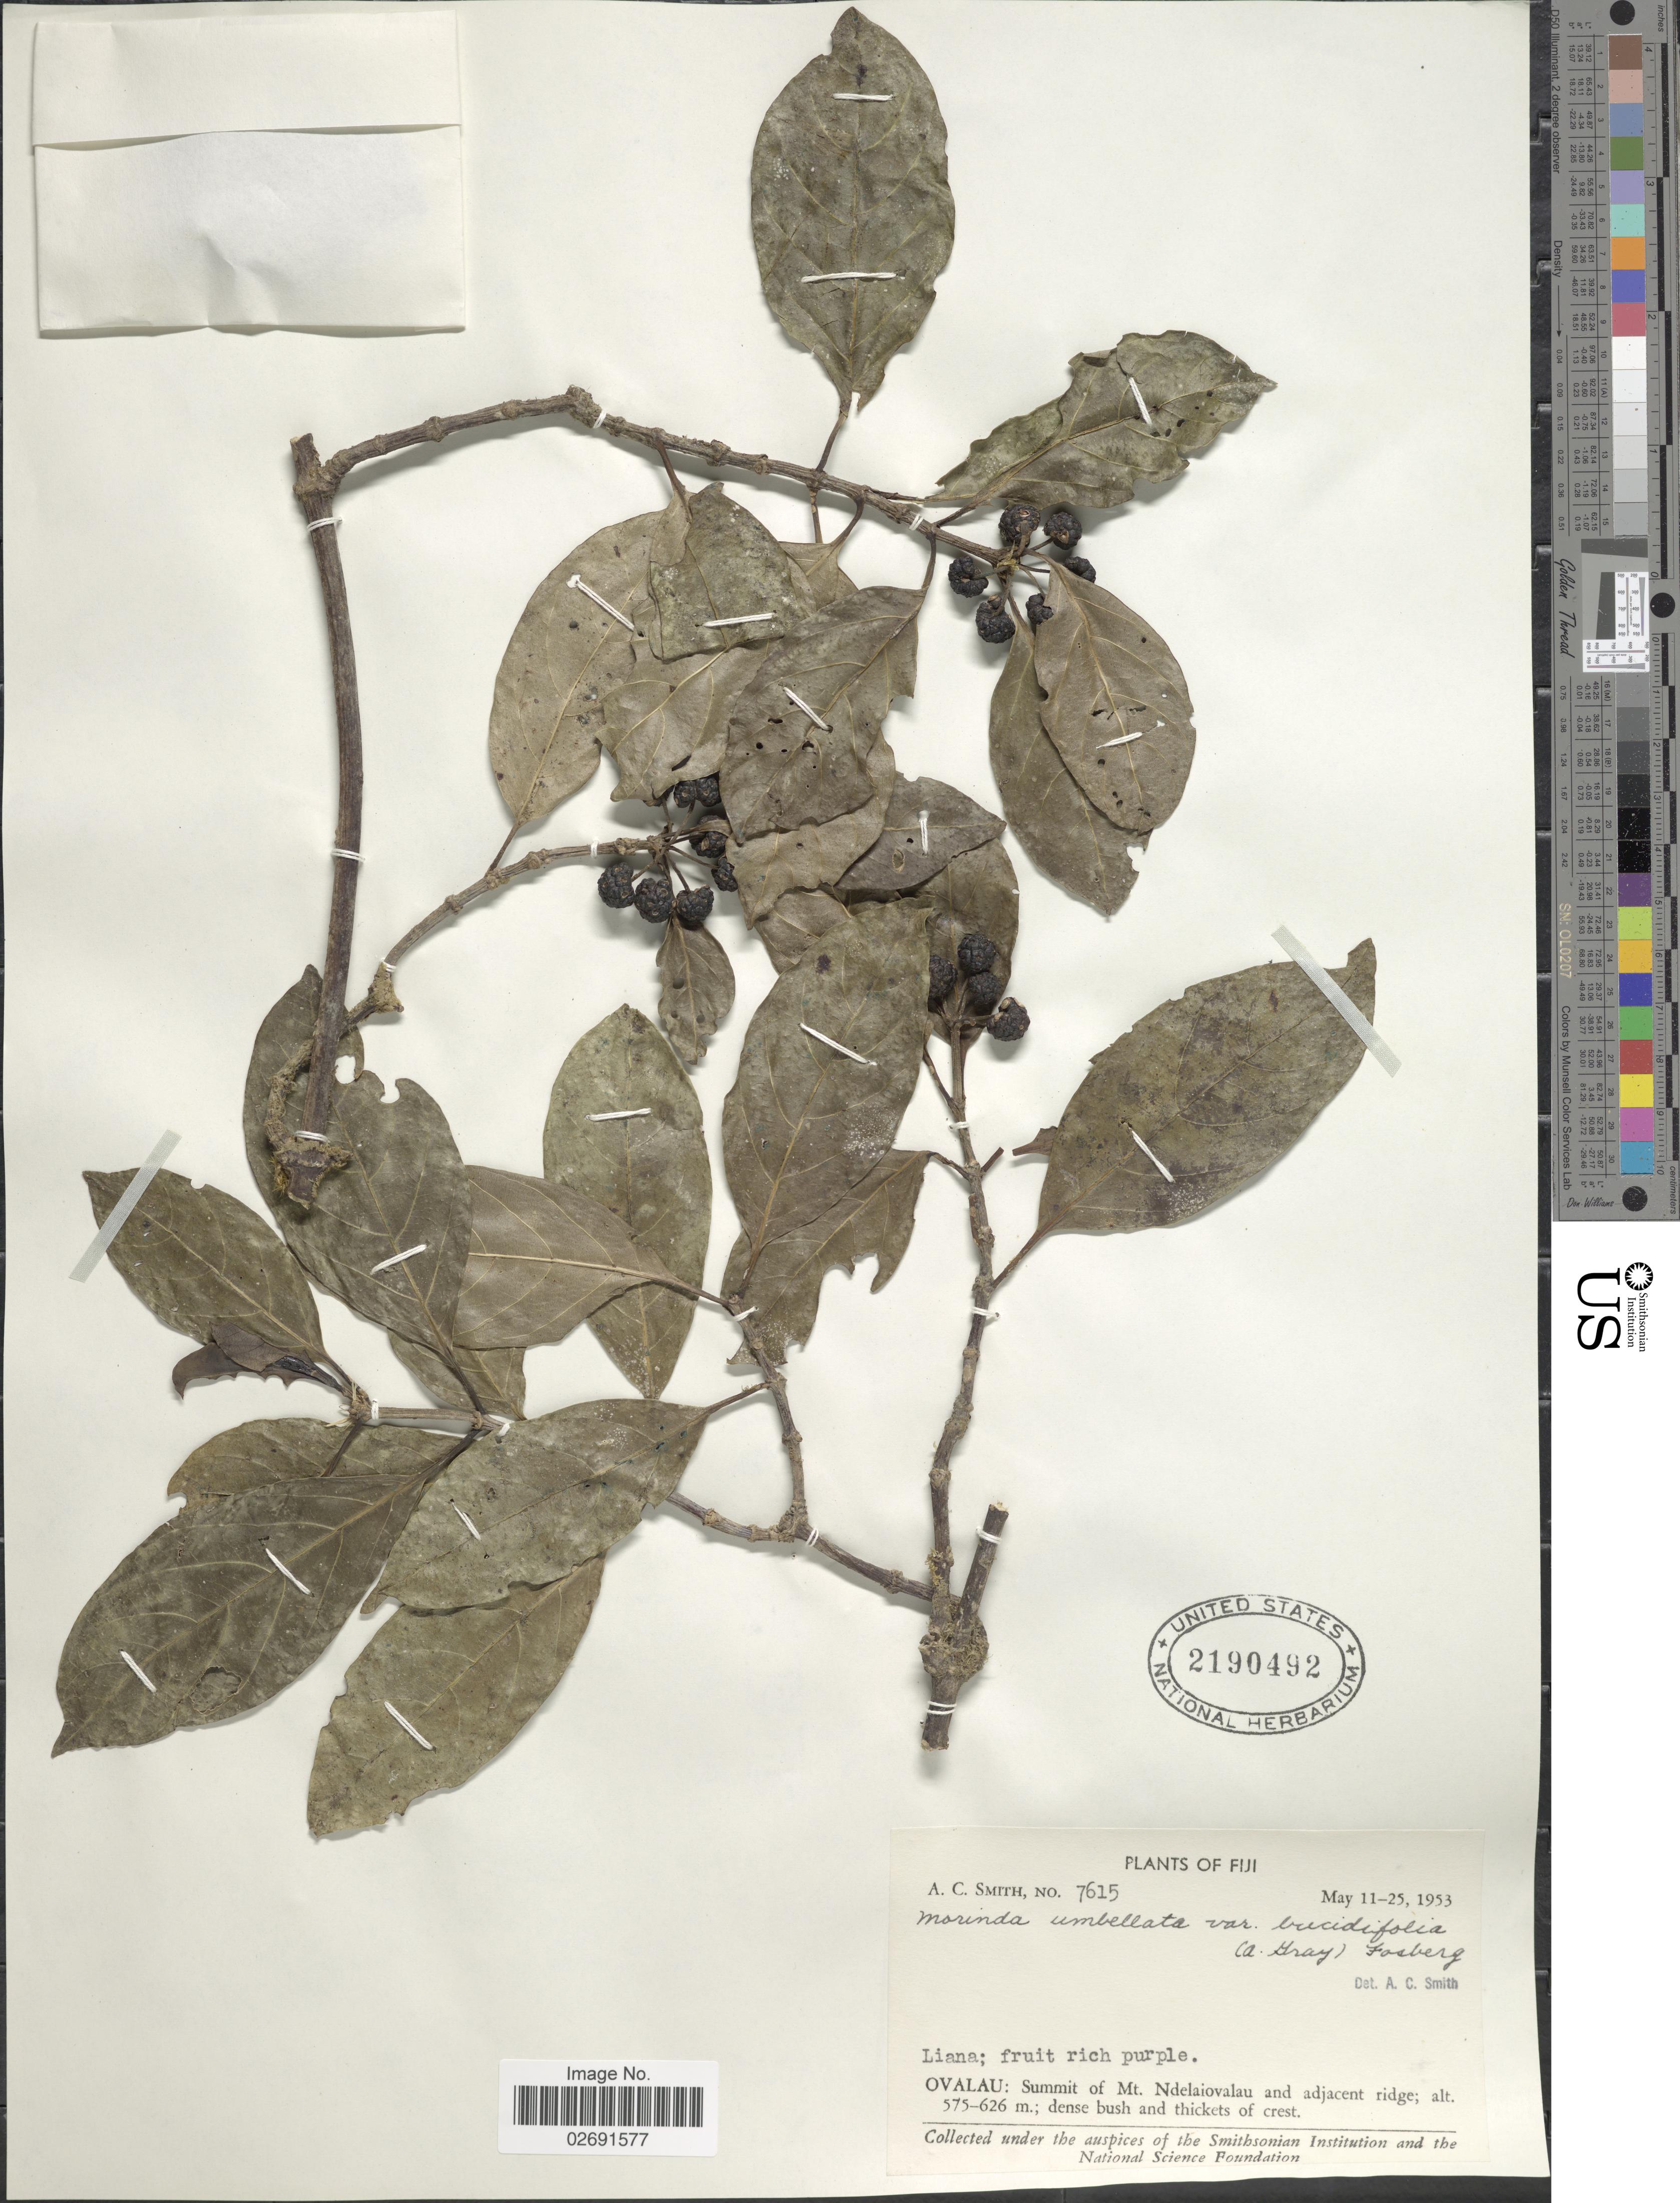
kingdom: Plantae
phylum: Tracheophyta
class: Magnoliopsida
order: Gentianales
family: Rubiaceae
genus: Gynochthodes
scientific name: Gynochthodes bucidifolia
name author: (A. Gray) Razafim. & B. Bremer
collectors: A. C. Smith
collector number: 7615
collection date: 1953-05-11/1953-05-25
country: Fiji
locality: Ovalau: Summit of Mt. Ndelaiovalau and adjacent ridge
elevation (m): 575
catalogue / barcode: US 2190492